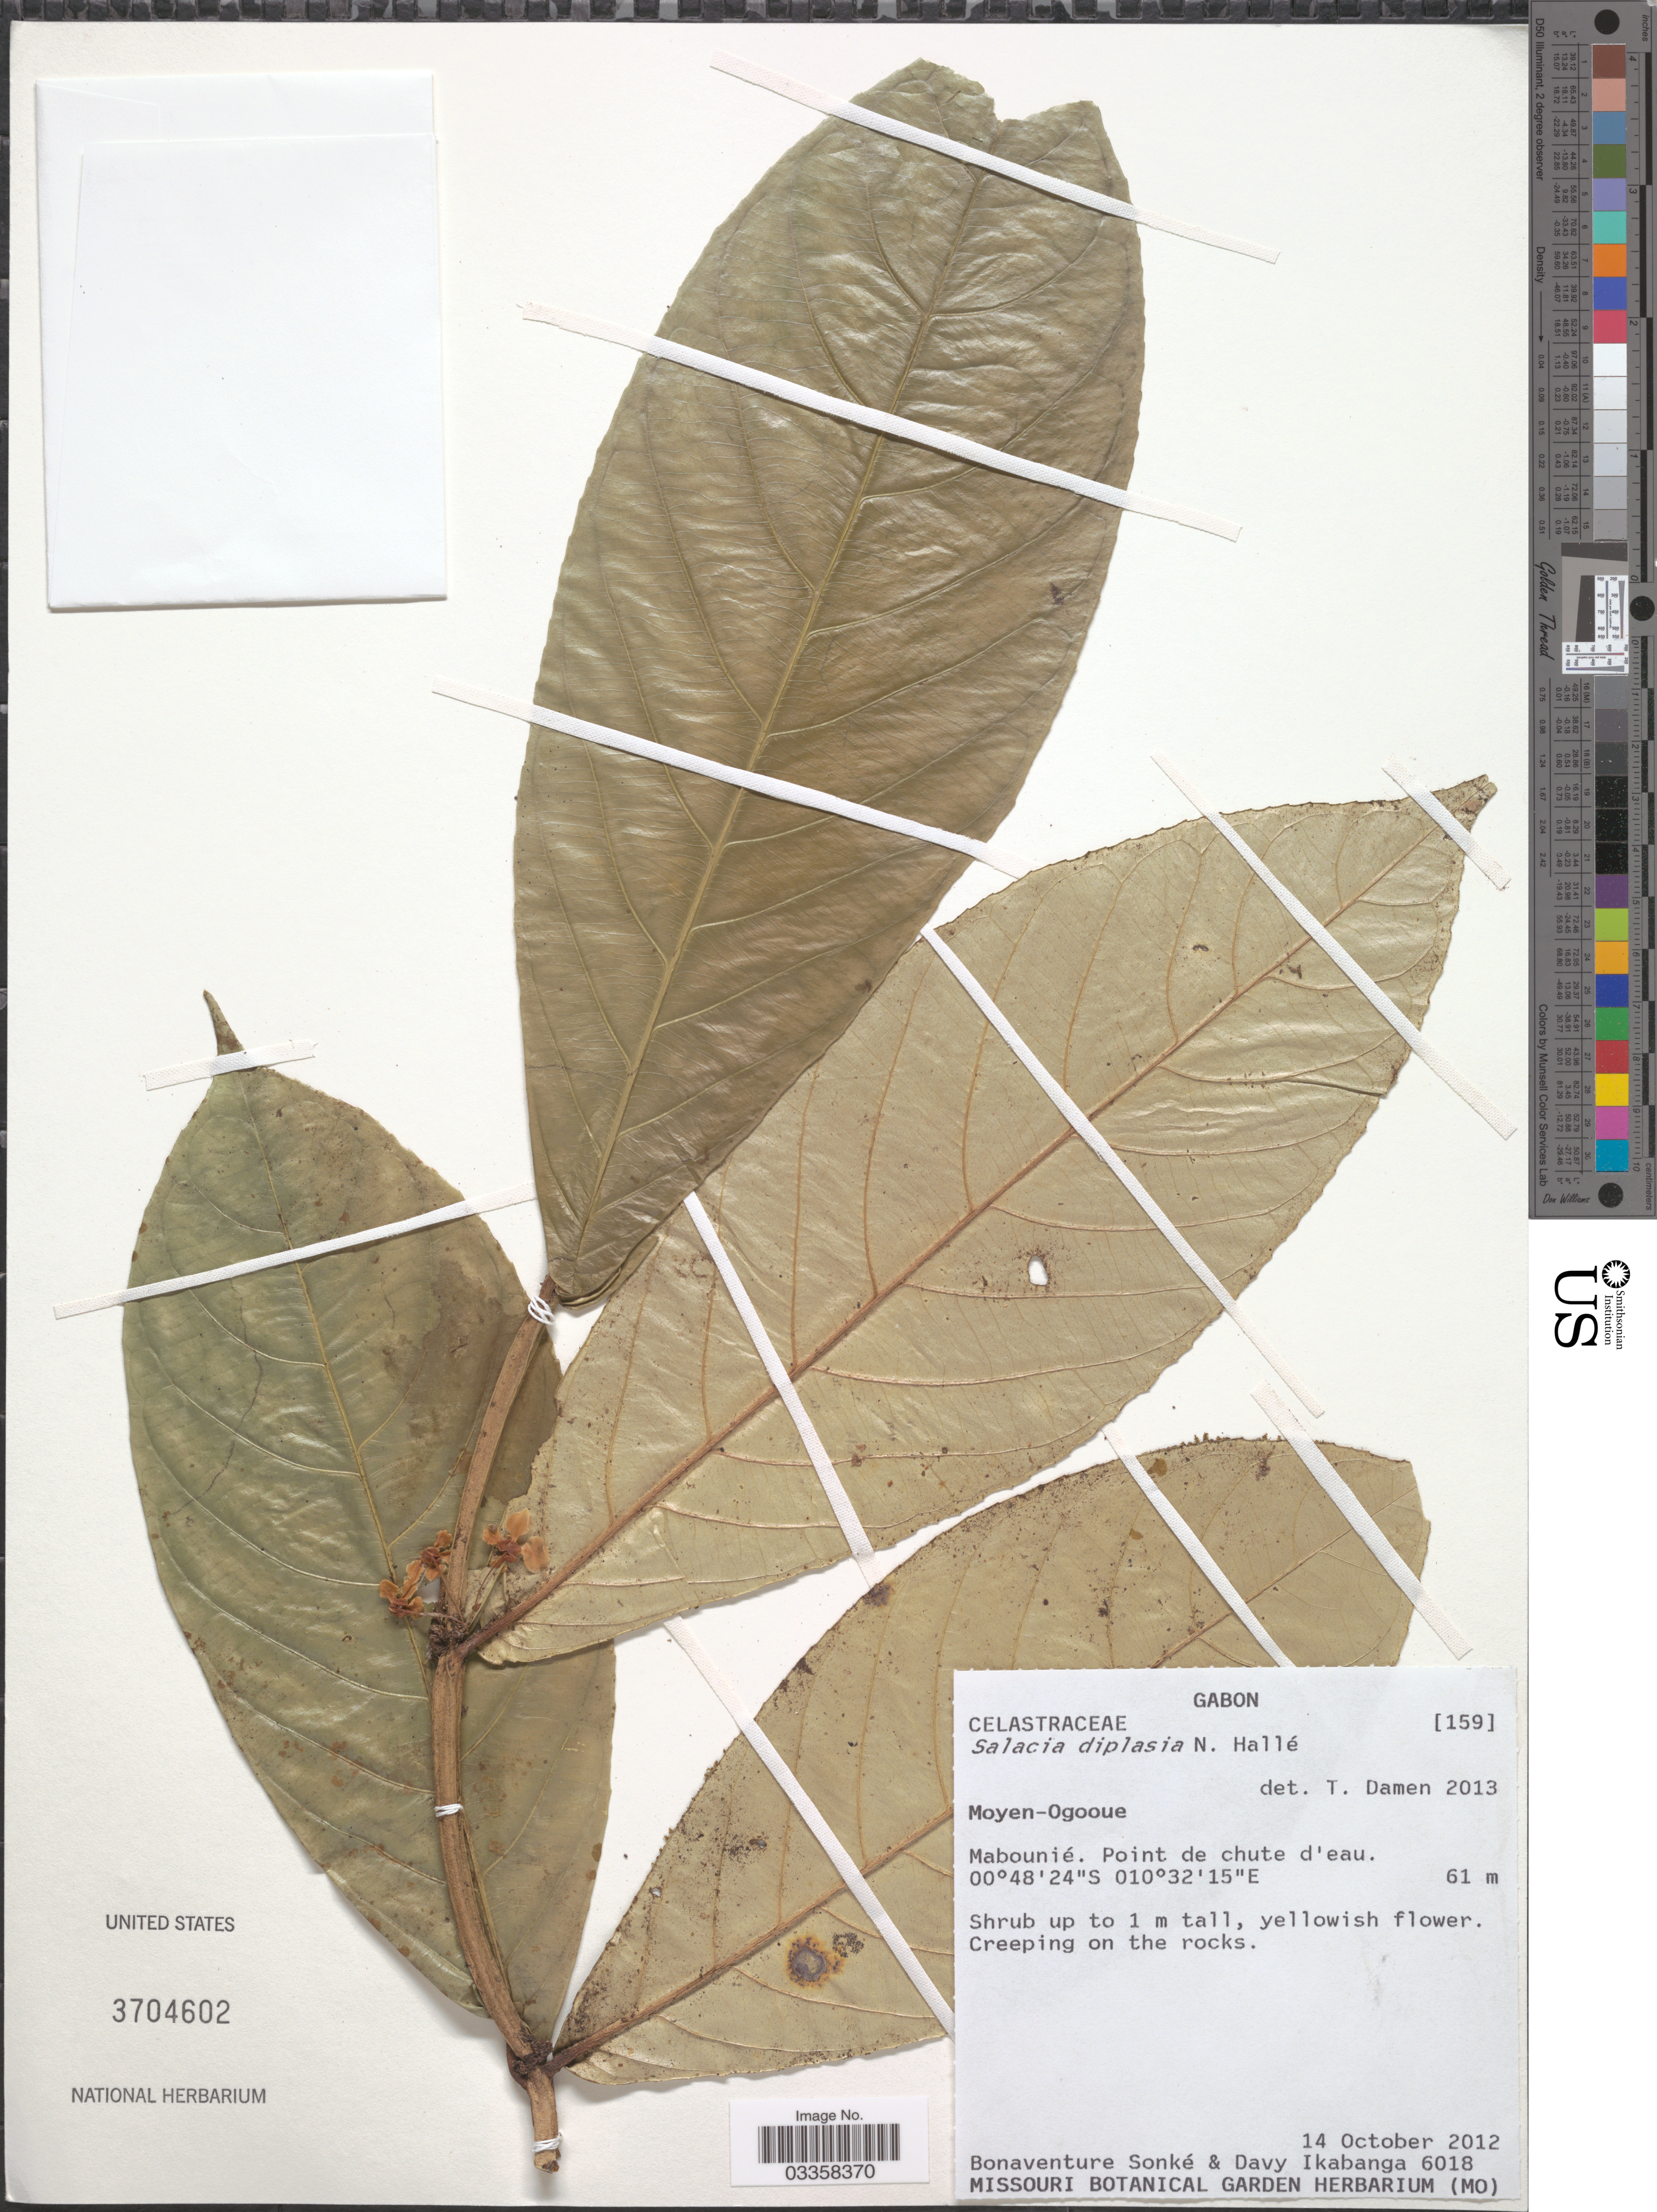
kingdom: Plantae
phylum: Tracheophyta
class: Magnoliopsida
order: Celastrales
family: Celastraceae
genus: Salacia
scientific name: Salacia diplasia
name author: N. Hallé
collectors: B. Sonké & D. Ikabanga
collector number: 6018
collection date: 2012-10-14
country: Gabon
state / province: Moyen-Ogooue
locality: Mabounié. Point de chute d'eau.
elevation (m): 61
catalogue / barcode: US 3704602